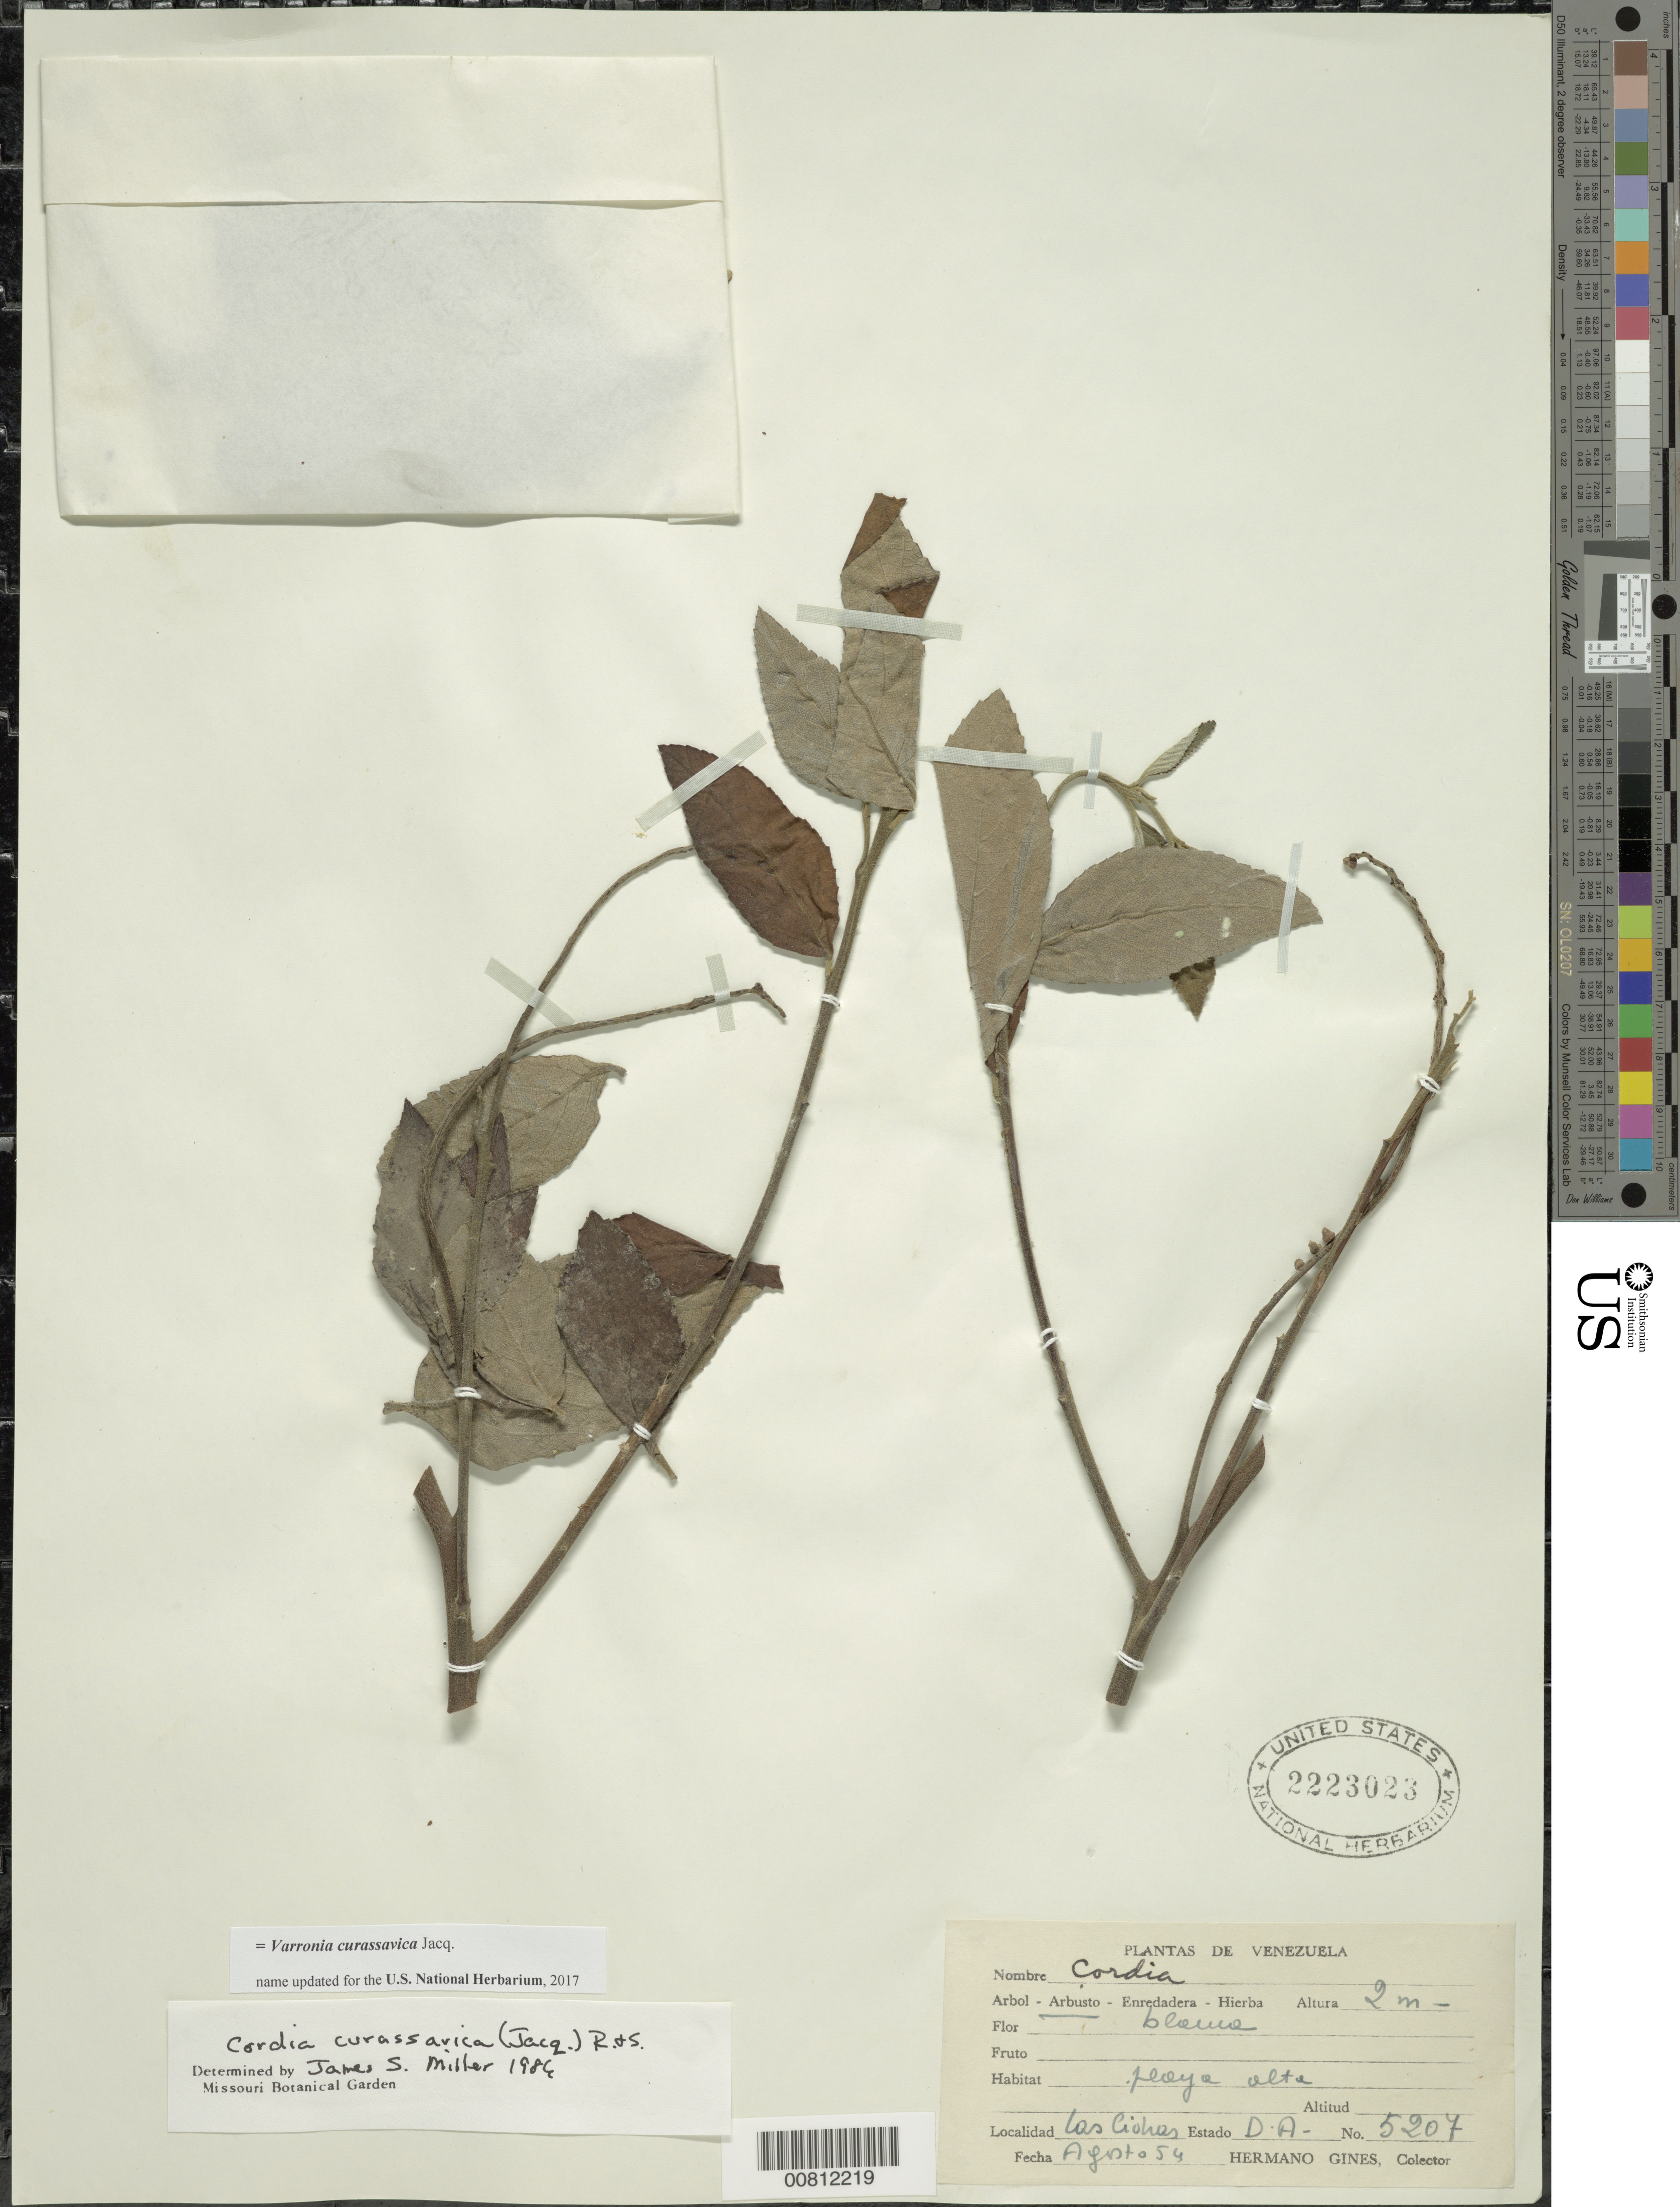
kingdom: Plantae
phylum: Tracheophyta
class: Magnoliopsida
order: Boraginales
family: Cordiaceae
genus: Varronia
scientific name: Varronia curassavica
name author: Jacq.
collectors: H. Gines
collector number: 5207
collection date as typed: Aug-54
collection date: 1954-08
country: Venezuela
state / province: Delta Amacuro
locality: Las Cioras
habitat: Playa alta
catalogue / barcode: US 2223023